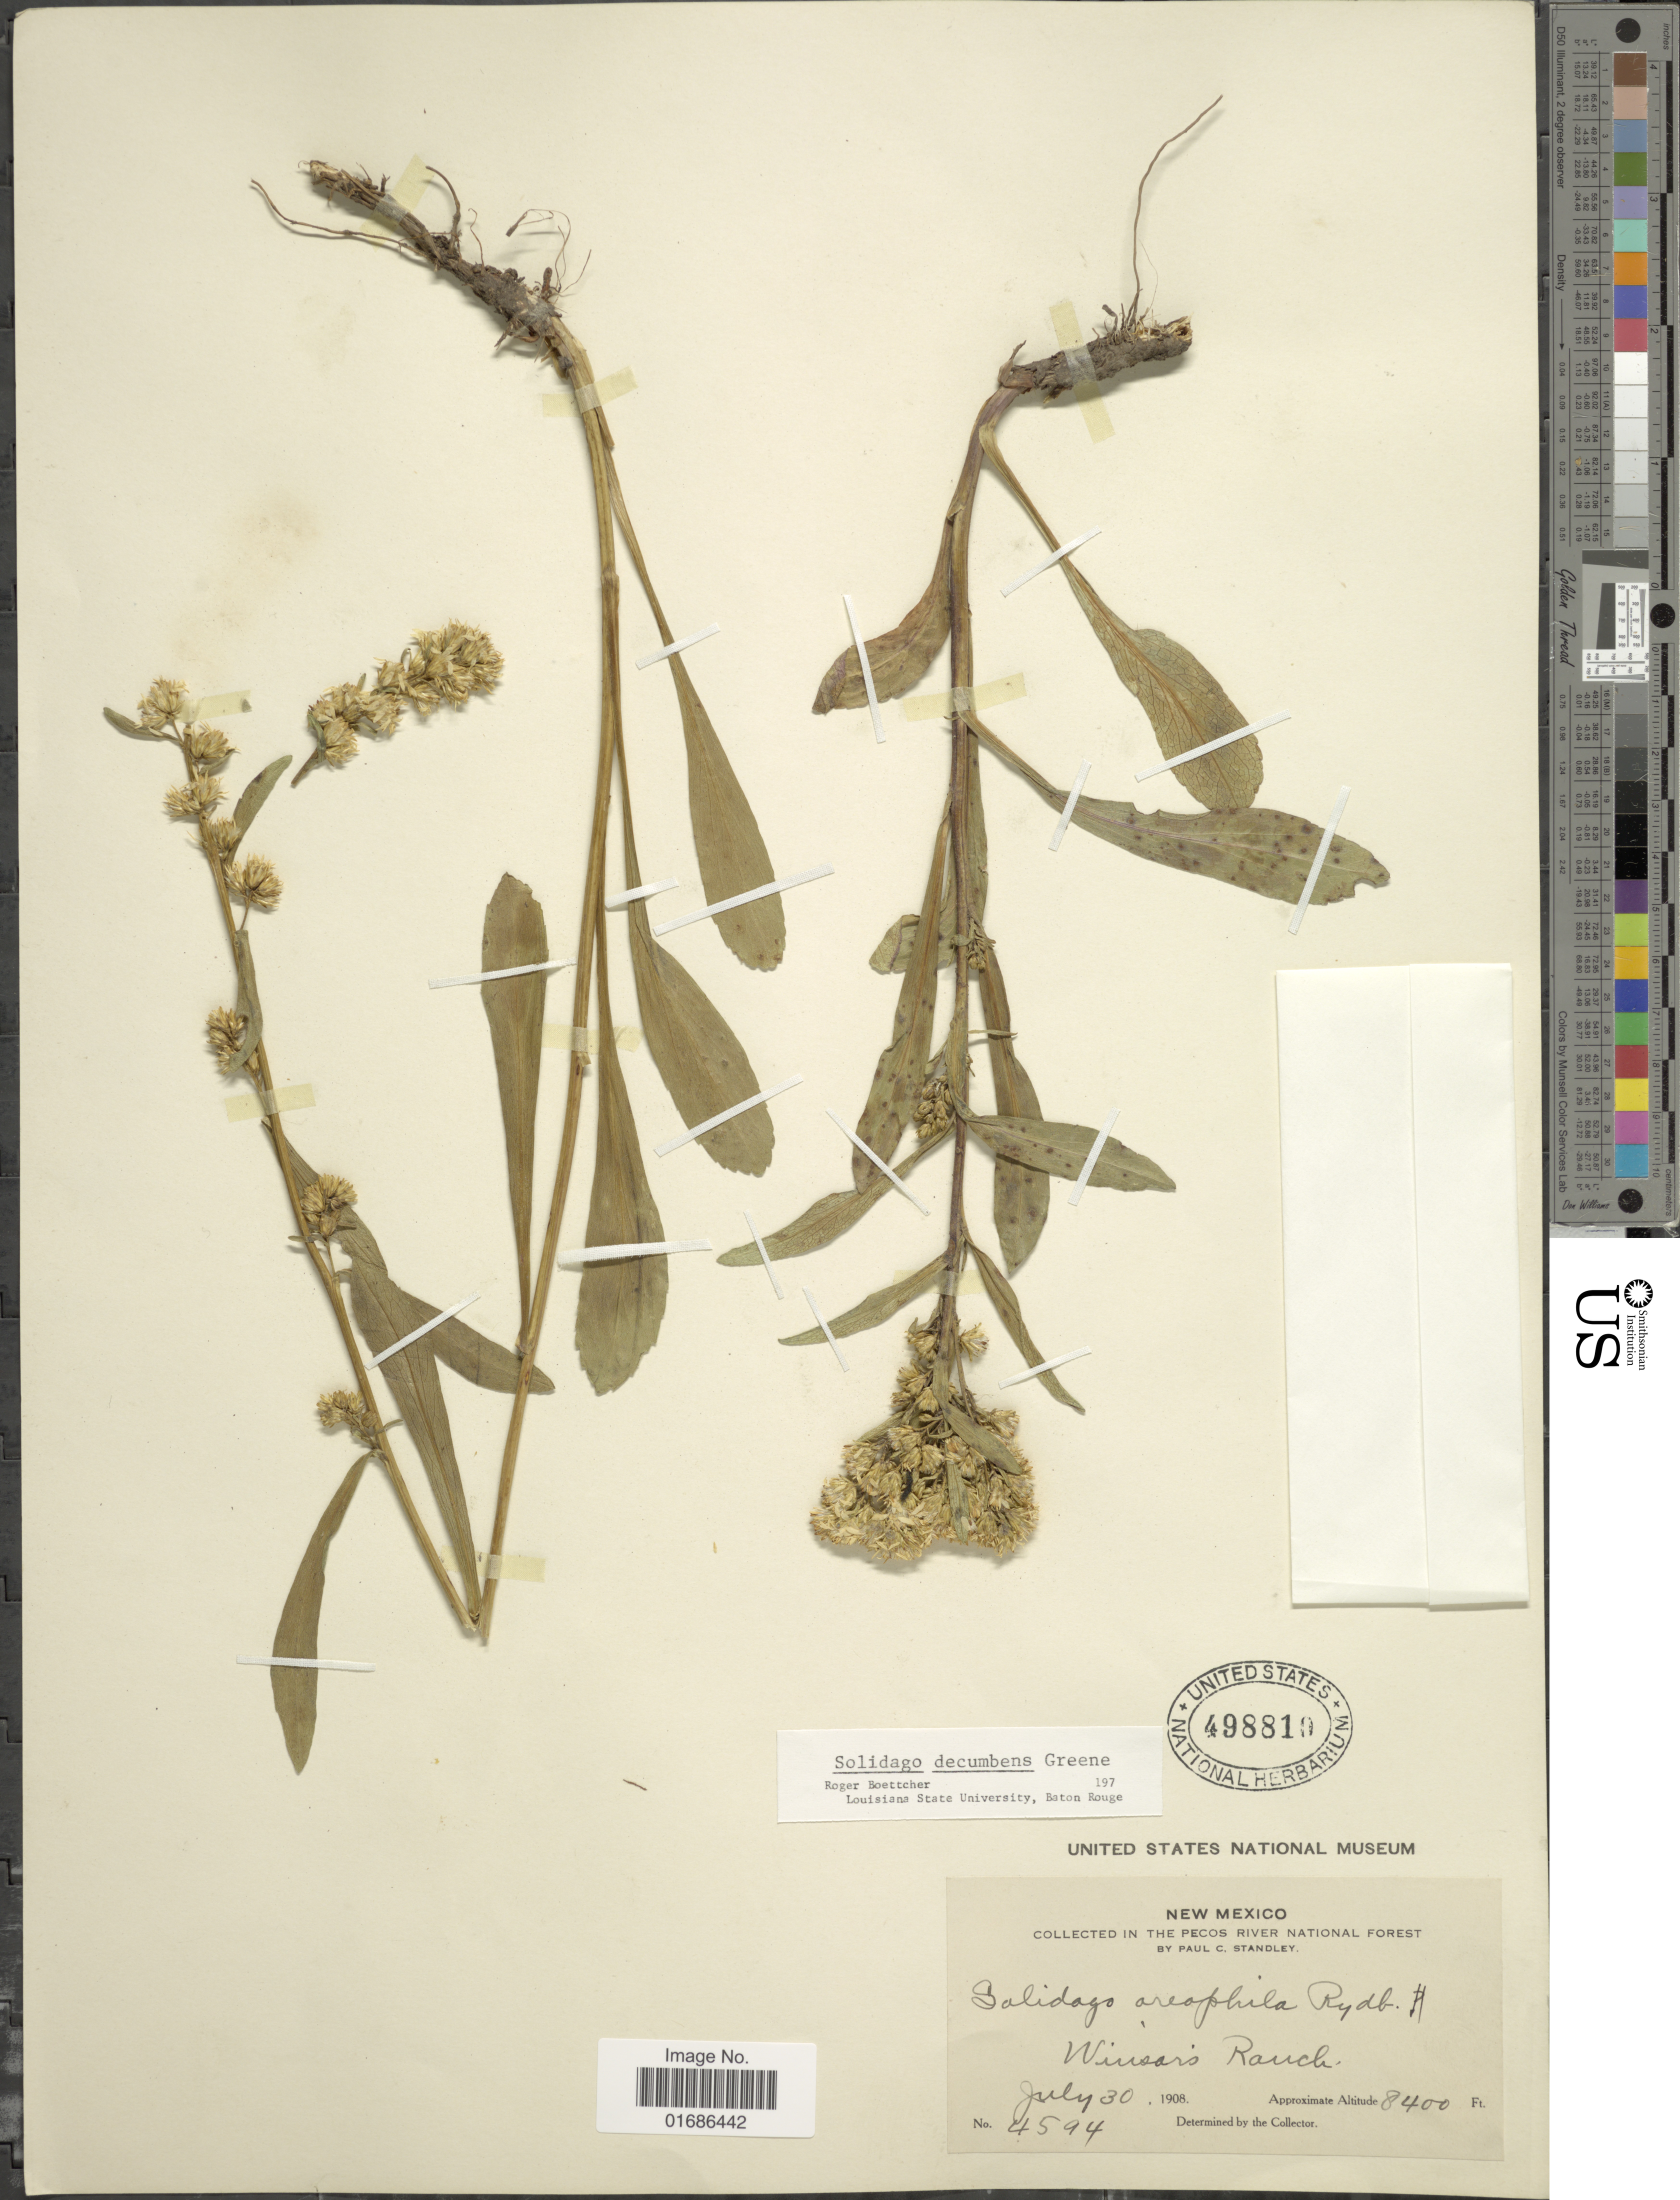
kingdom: Plantae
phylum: Tracheophyta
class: Magnoliopsida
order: Asterales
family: Asteraceae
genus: Solidago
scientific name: Solidago decumbens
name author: Greene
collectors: P. C. Standley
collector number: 4594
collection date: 1908-07-30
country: United States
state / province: New Mexico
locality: In the Pecos River National Forest, Winsars Ranch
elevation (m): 2560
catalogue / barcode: US 498810